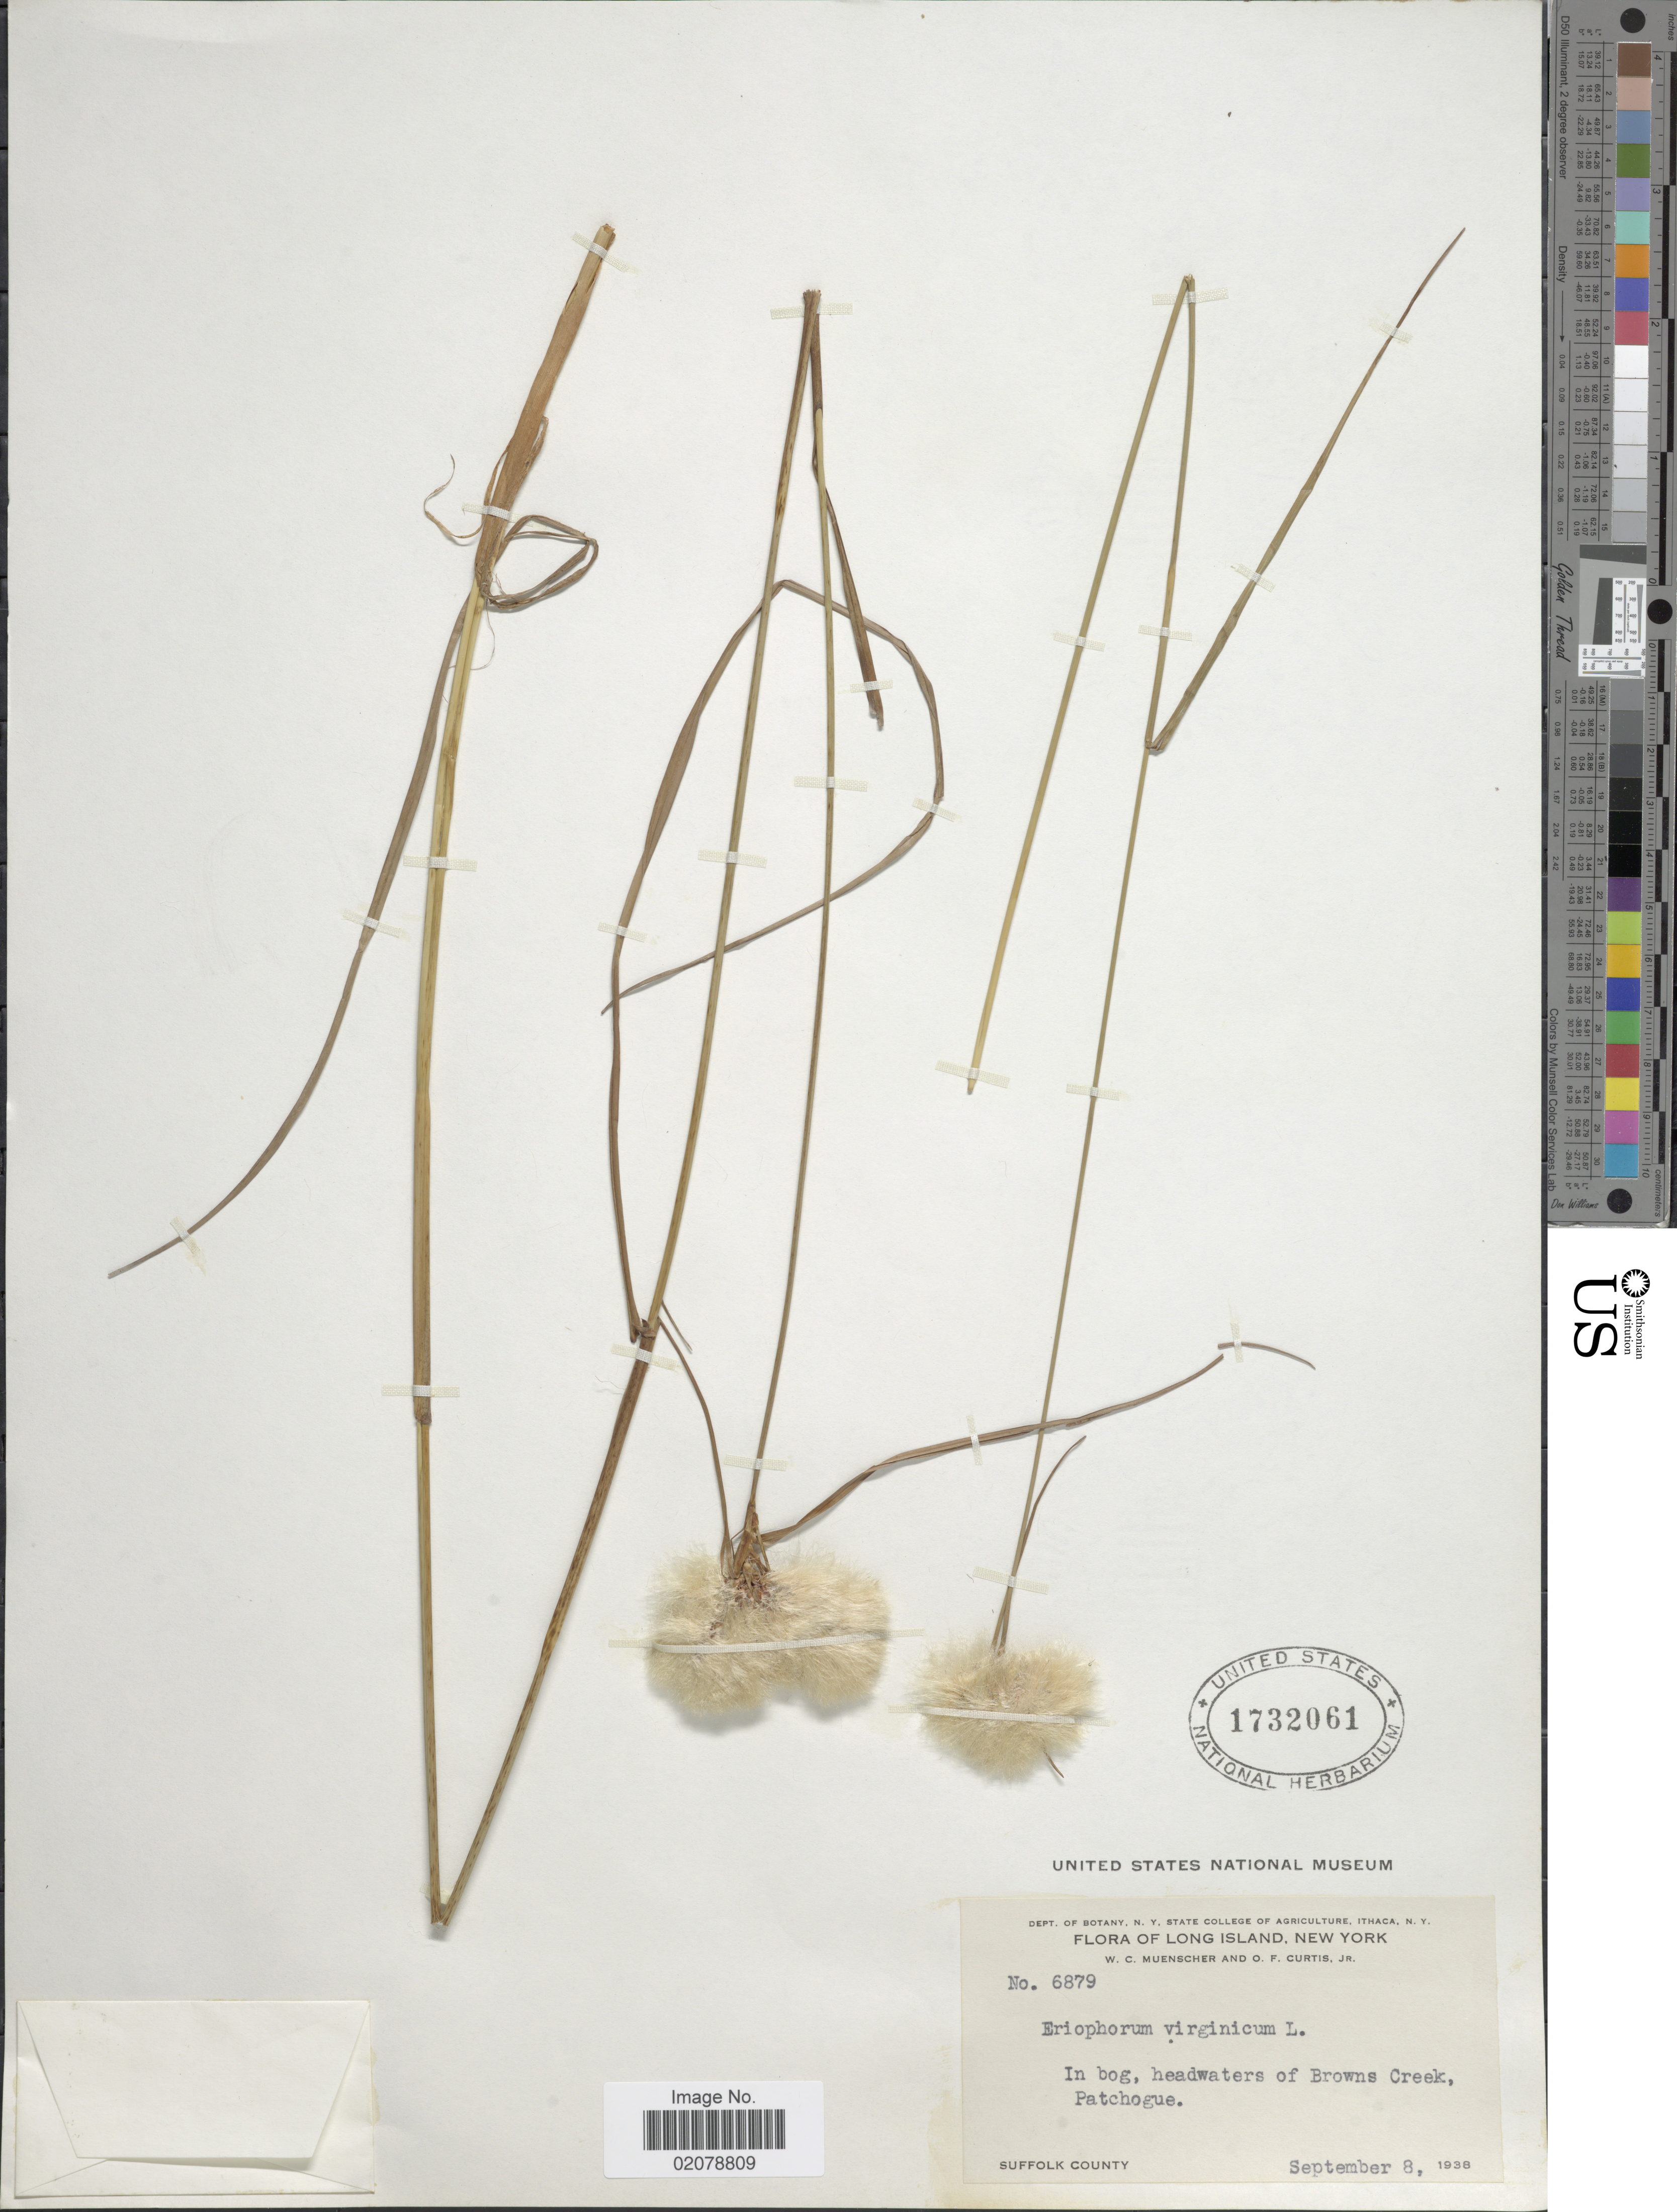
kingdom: Plantae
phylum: Tracheophyta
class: Liliopsida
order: Poales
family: Cyperaceae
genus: Eriophorum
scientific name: Eriophorum virginicum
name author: L.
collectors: W. Muenscher & O. Curtis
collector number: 6879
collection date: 1938-09-08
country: United States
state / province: New York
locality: Long Island. headwaters of Browns Creek, Patchogue. Suffolk County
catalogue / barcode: US 1732061